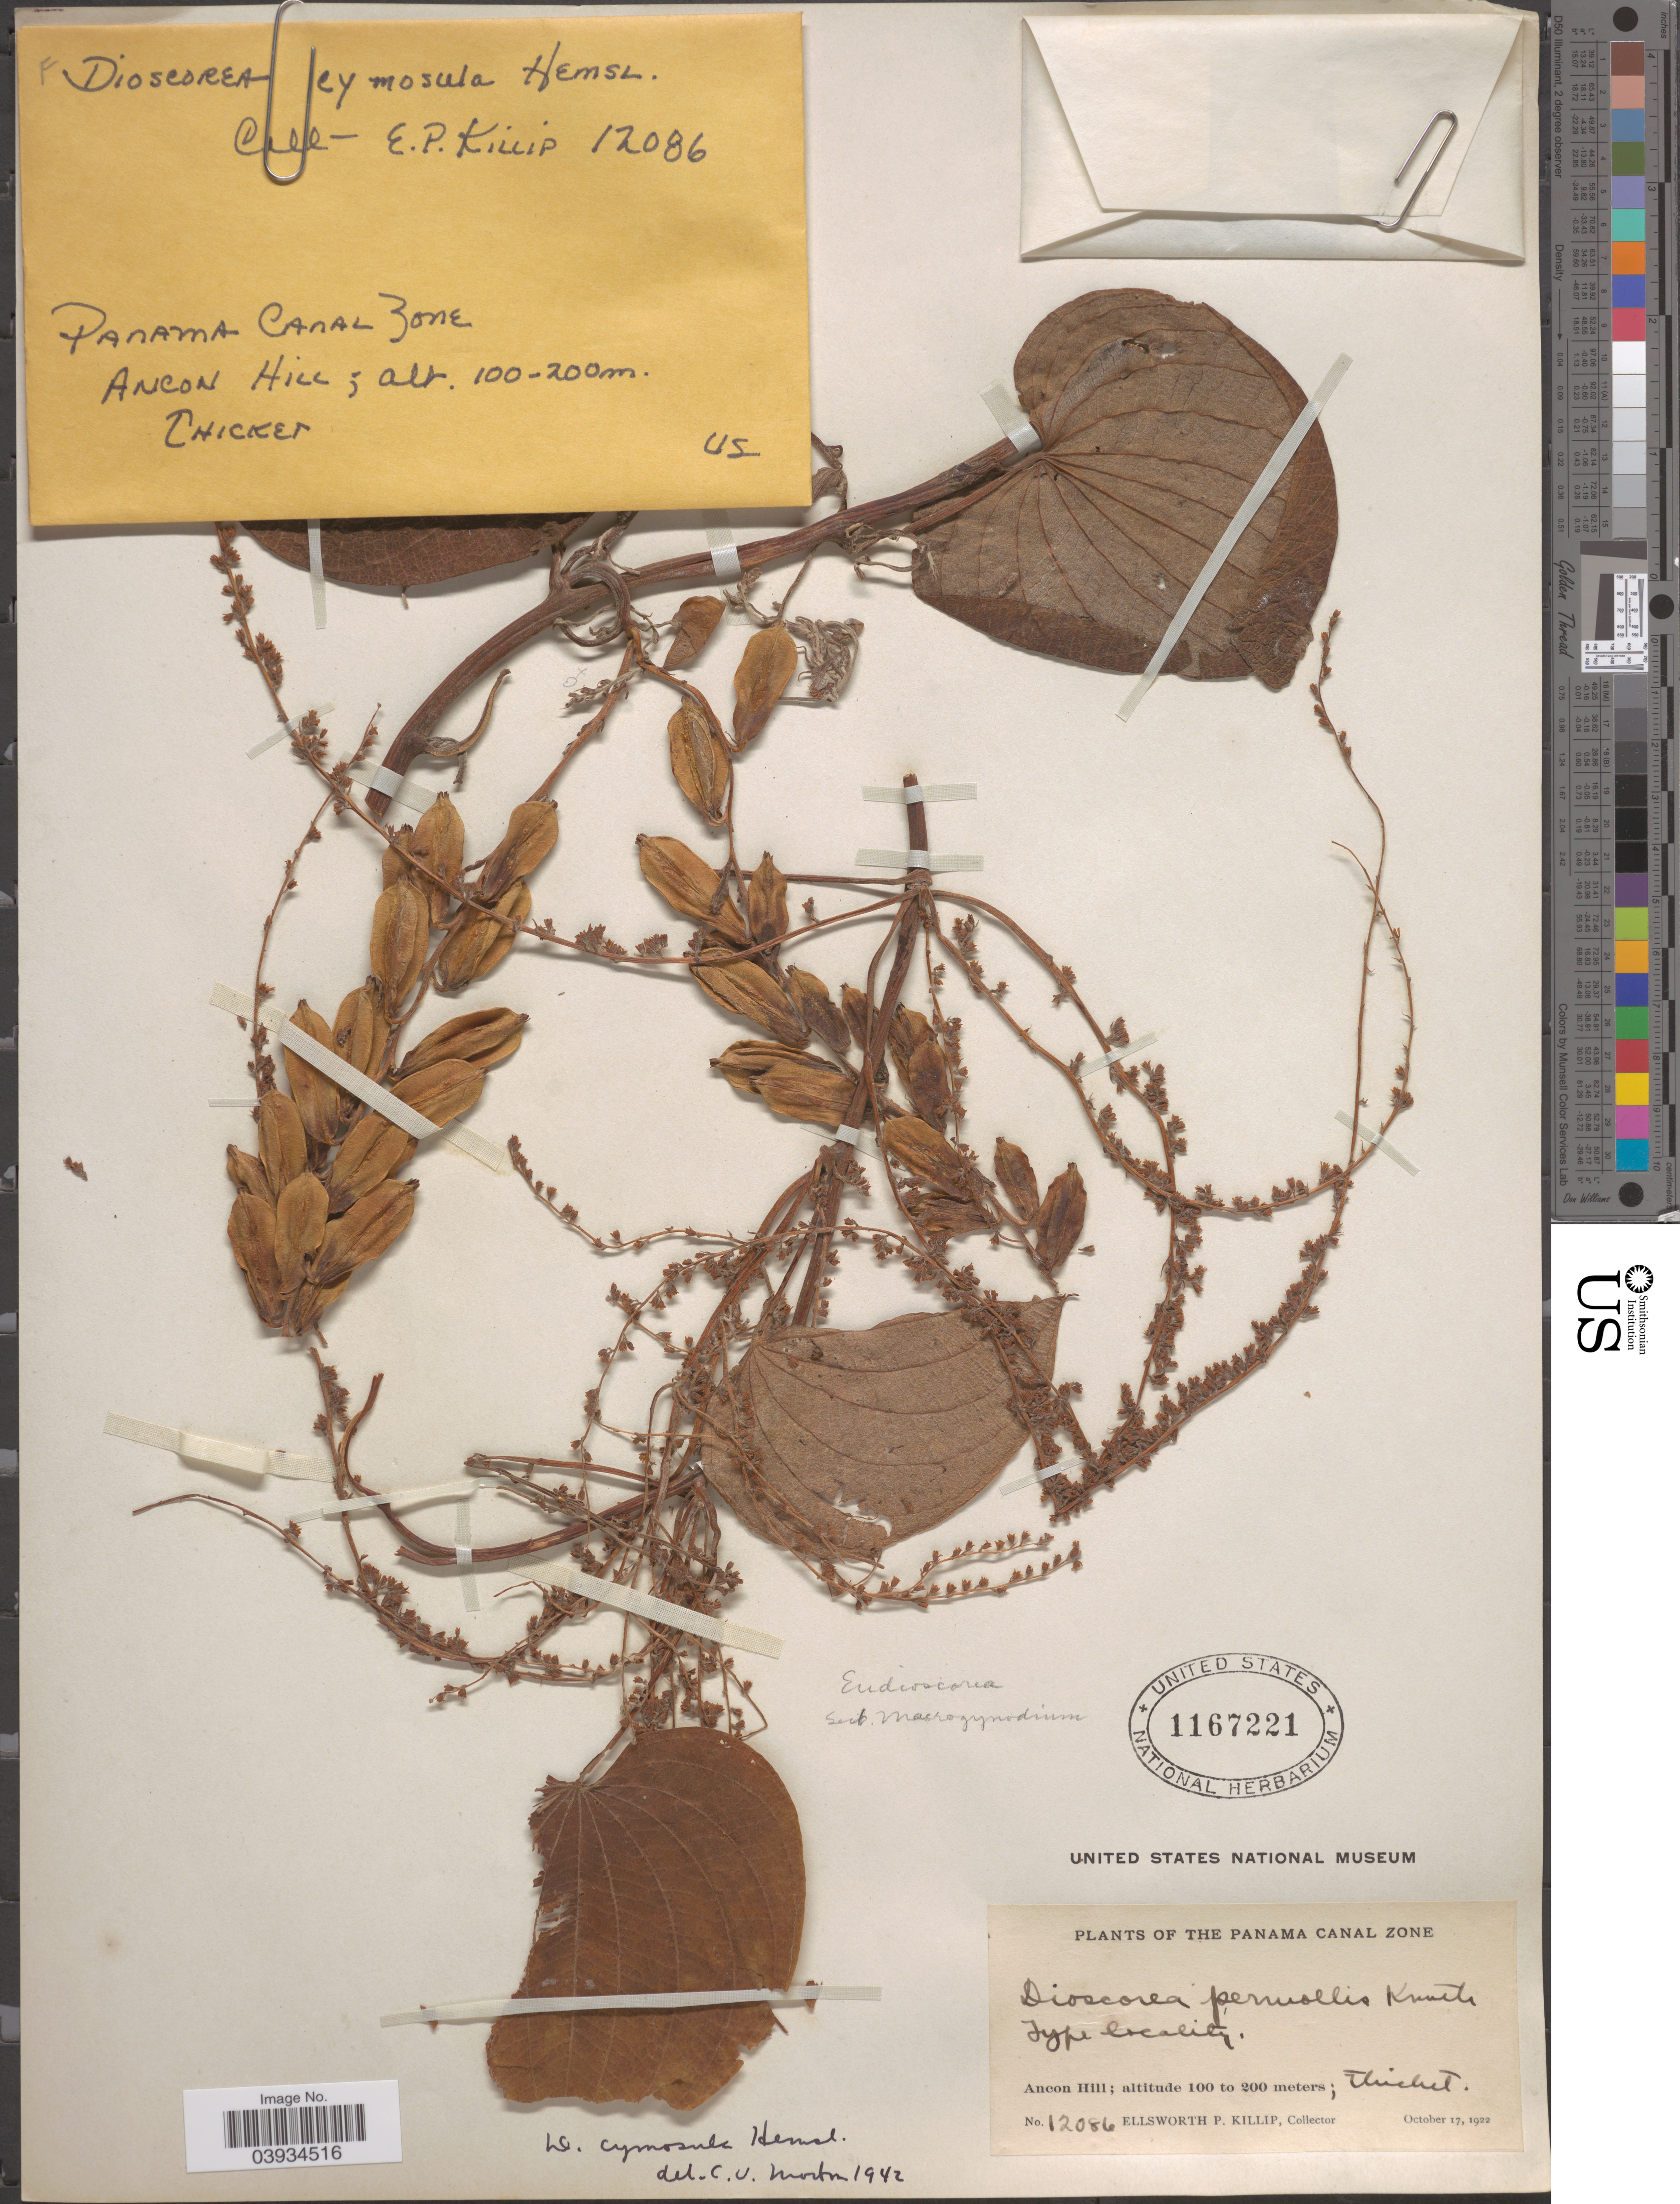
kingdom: Plantae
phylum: Tracheophyta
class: Liliopsida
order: Dioscoreales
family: Dioscoreaceae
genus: Dioscorea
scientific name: Dioscorea cymosula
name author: Hemsl.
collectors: E. P. Killip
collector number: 12086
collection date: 1922-10-17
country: Panama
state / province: Colón / Panamá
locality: The Panama Canal Zone. Ancon Hill.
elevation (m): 100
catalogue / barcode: US 1167221